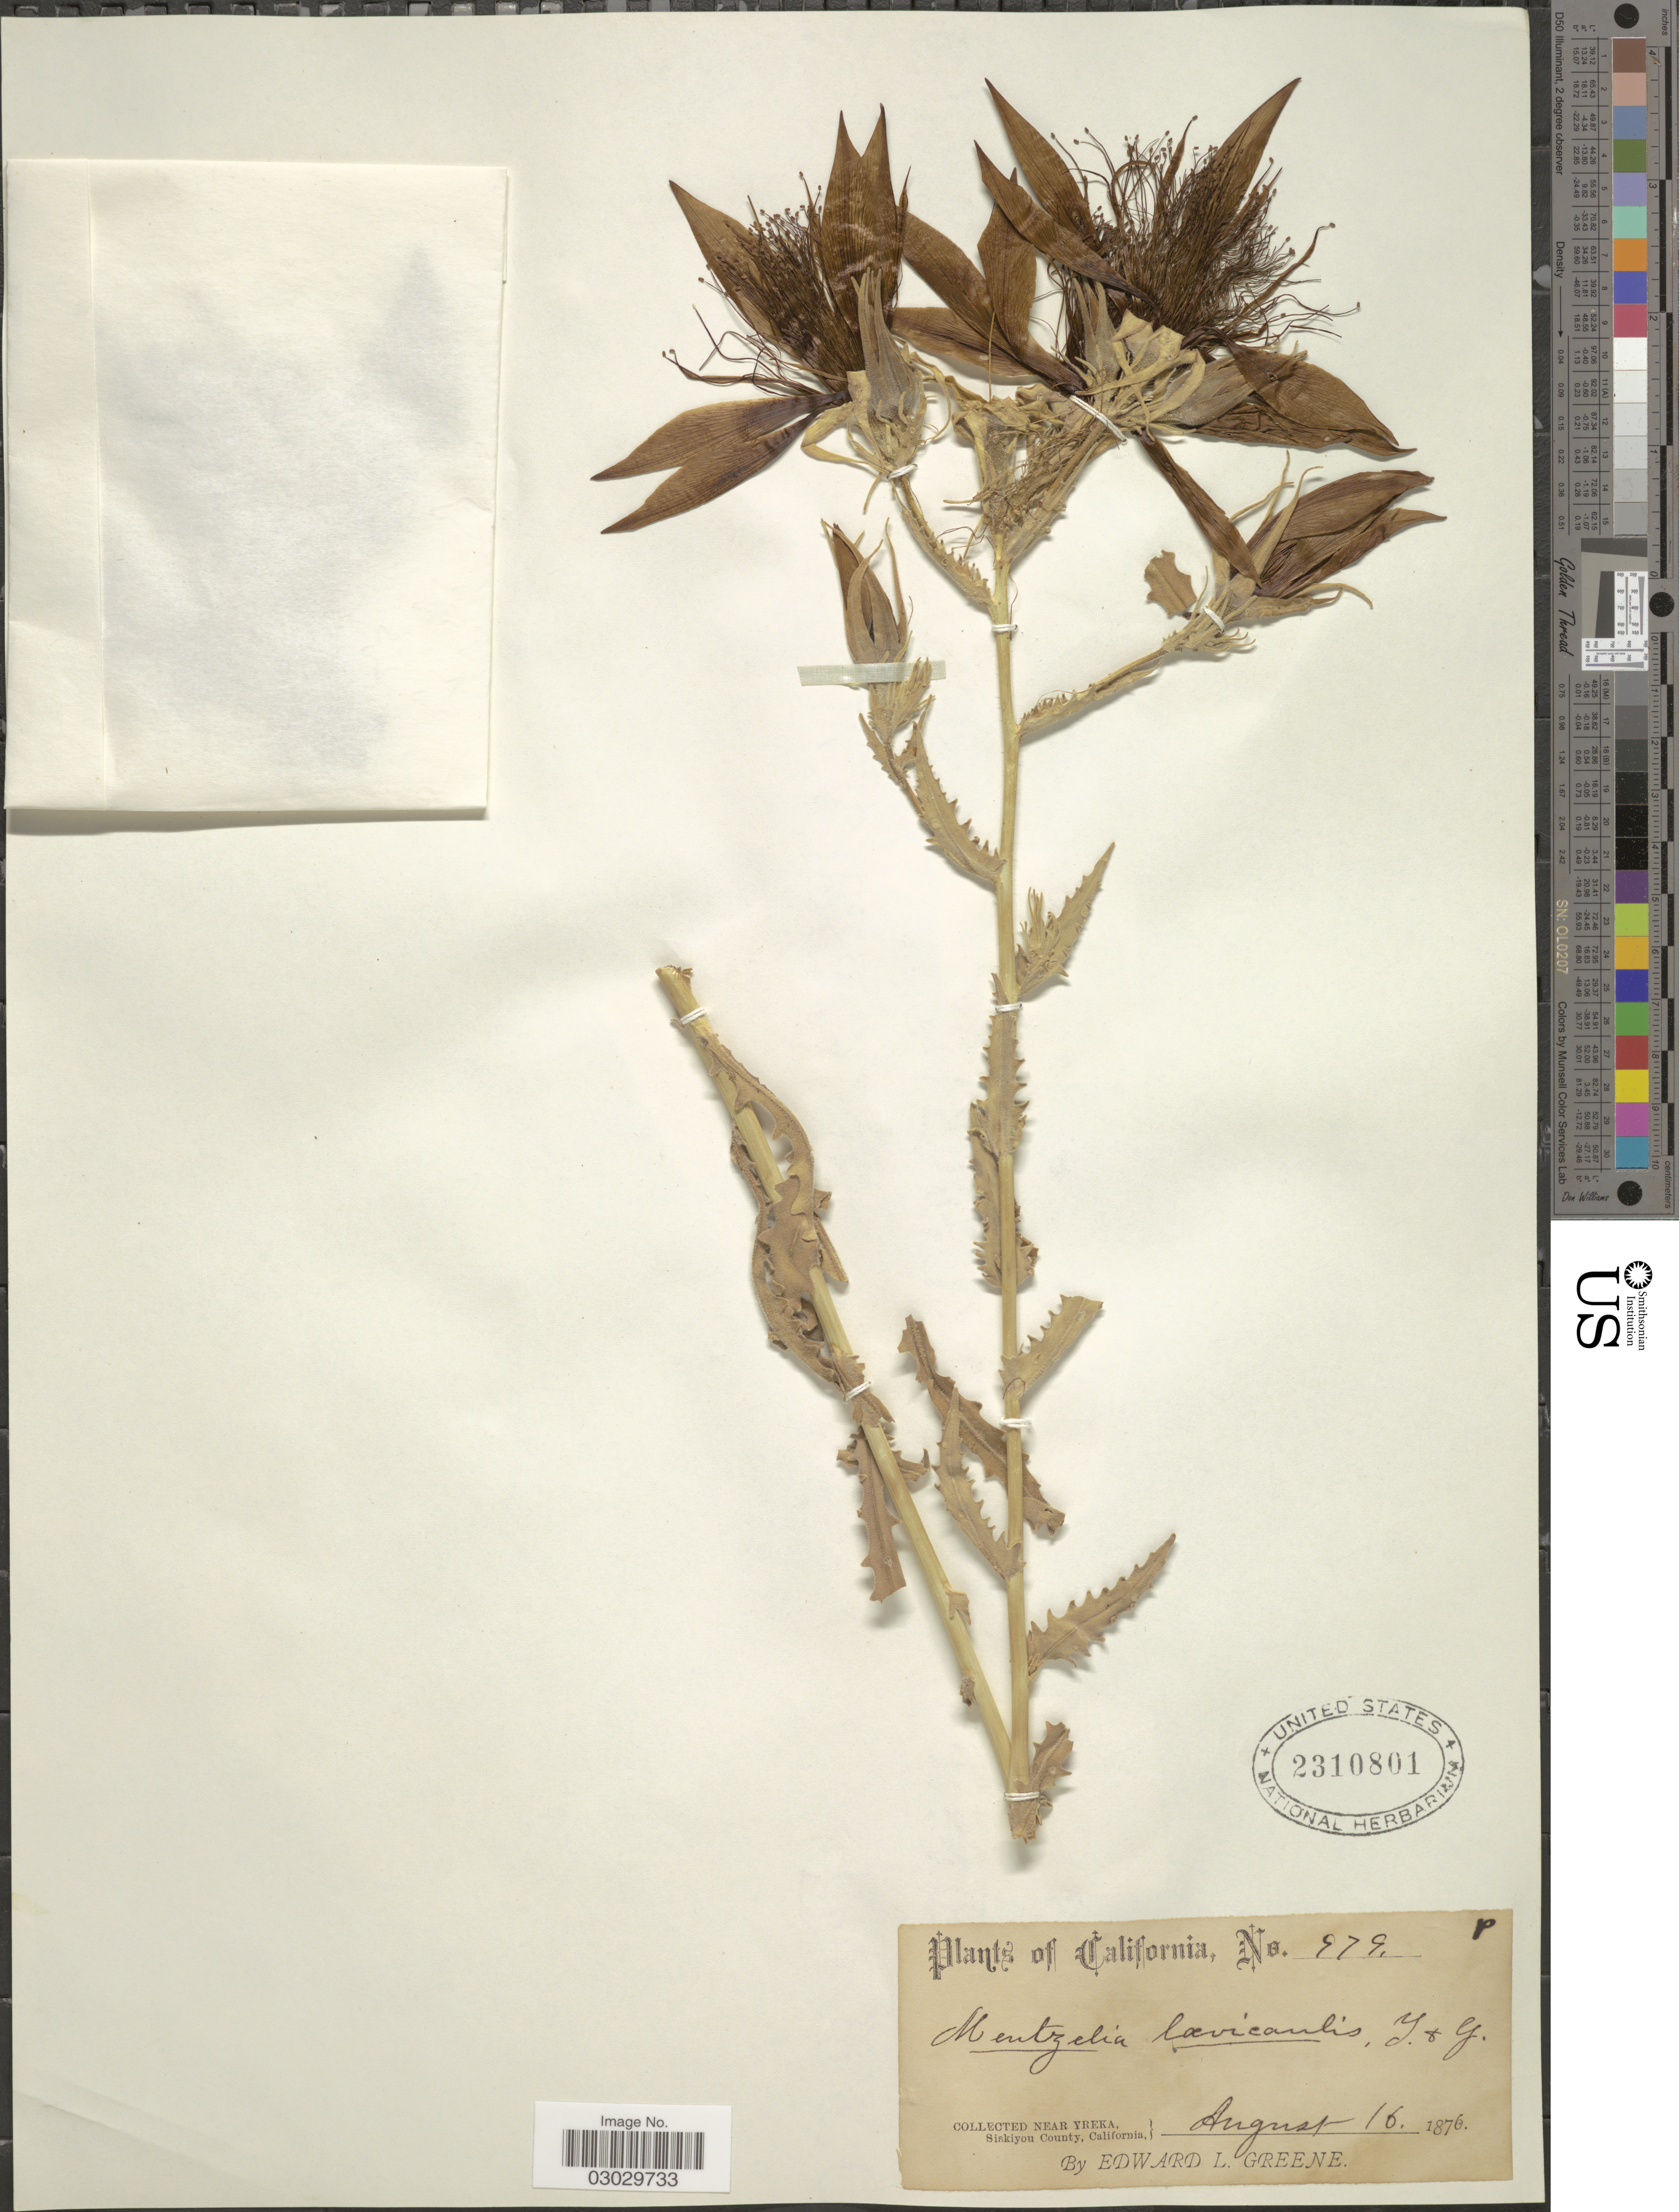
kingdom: Plantae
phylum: Tracheophyta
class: Magnoliopsida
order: Cornales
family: Loasaceae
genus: Mentzelia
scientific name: Mentzelia laevicaulis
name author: (Douglas ex Hook.) Torr. & A. Gray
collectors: E. L. Greene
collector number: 979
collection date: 1876-08-16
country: United States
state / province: California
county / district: Siskiyou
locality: Near Yreka, Siskiyou County.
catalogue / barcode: US 2310801